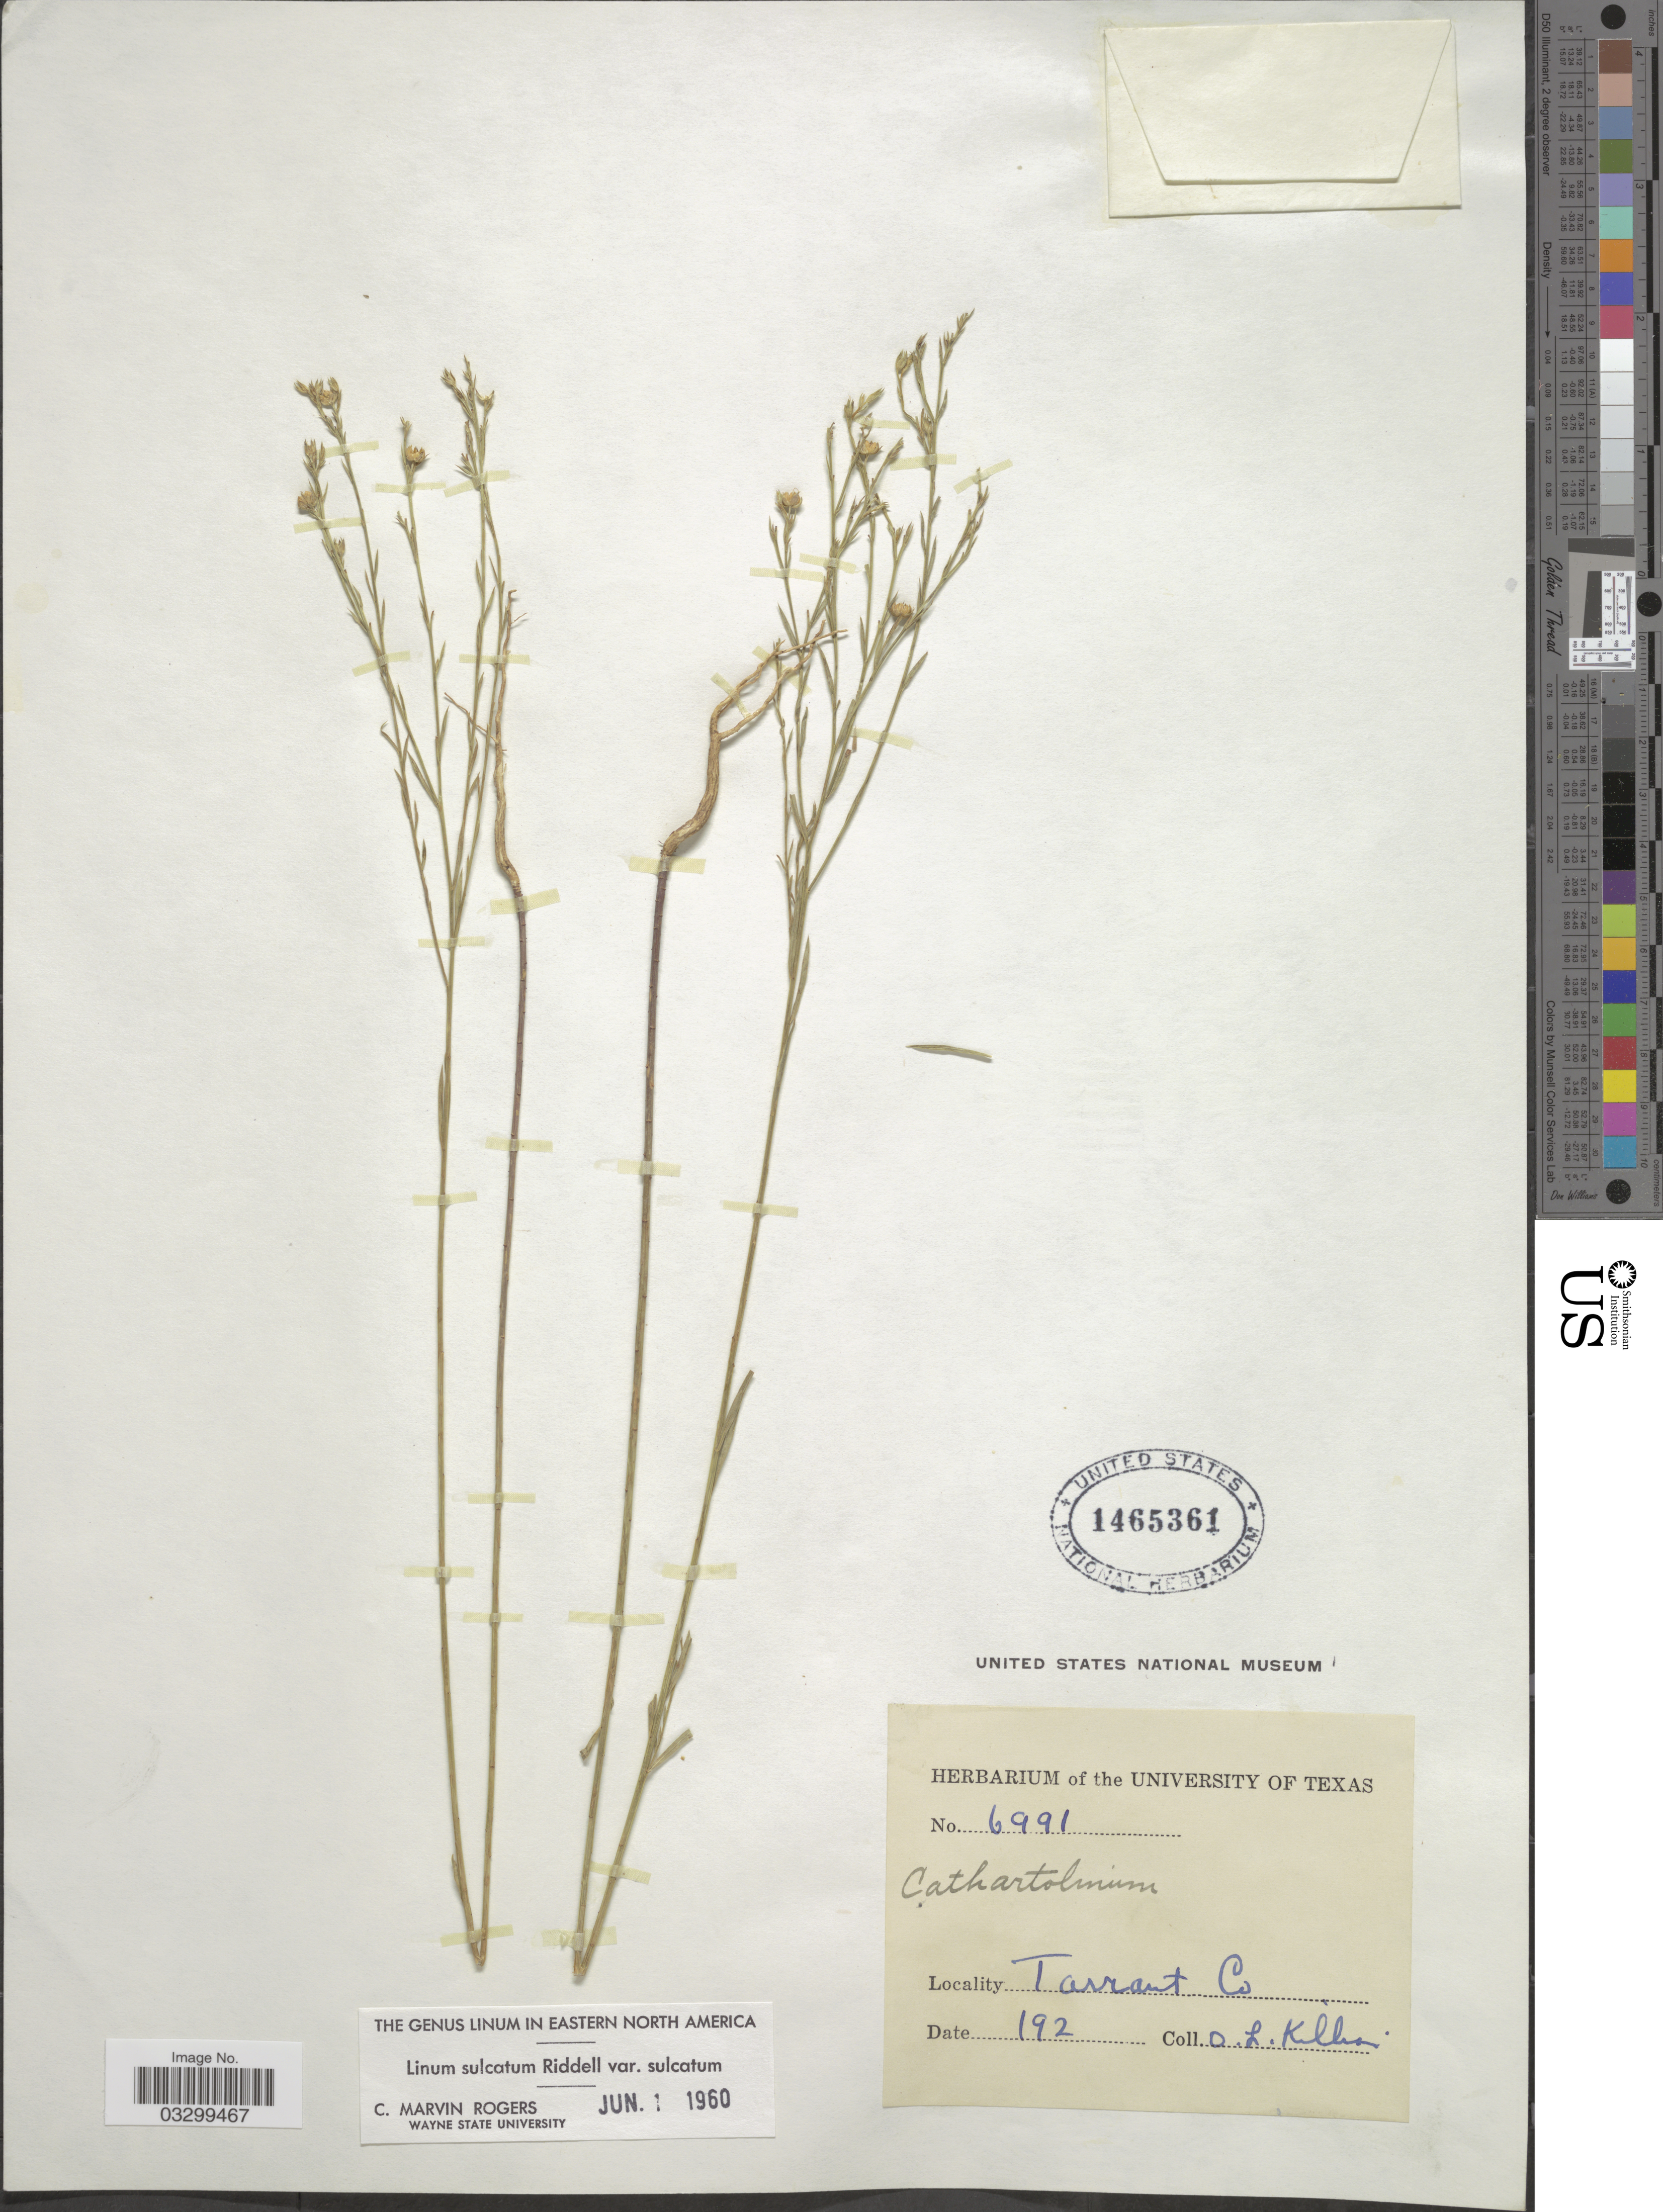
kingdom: Plantae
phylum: Tracheophyta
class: Magnoliopsida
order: Malpighiales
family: Linaceae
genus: Linum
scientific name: Linum sulcatum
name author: Riddell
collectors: O. Killian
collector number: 6991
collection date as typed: Transcribed d/m/y: //92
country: United States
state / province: Texas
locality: Tarrant Co.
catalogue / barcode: US 1465361